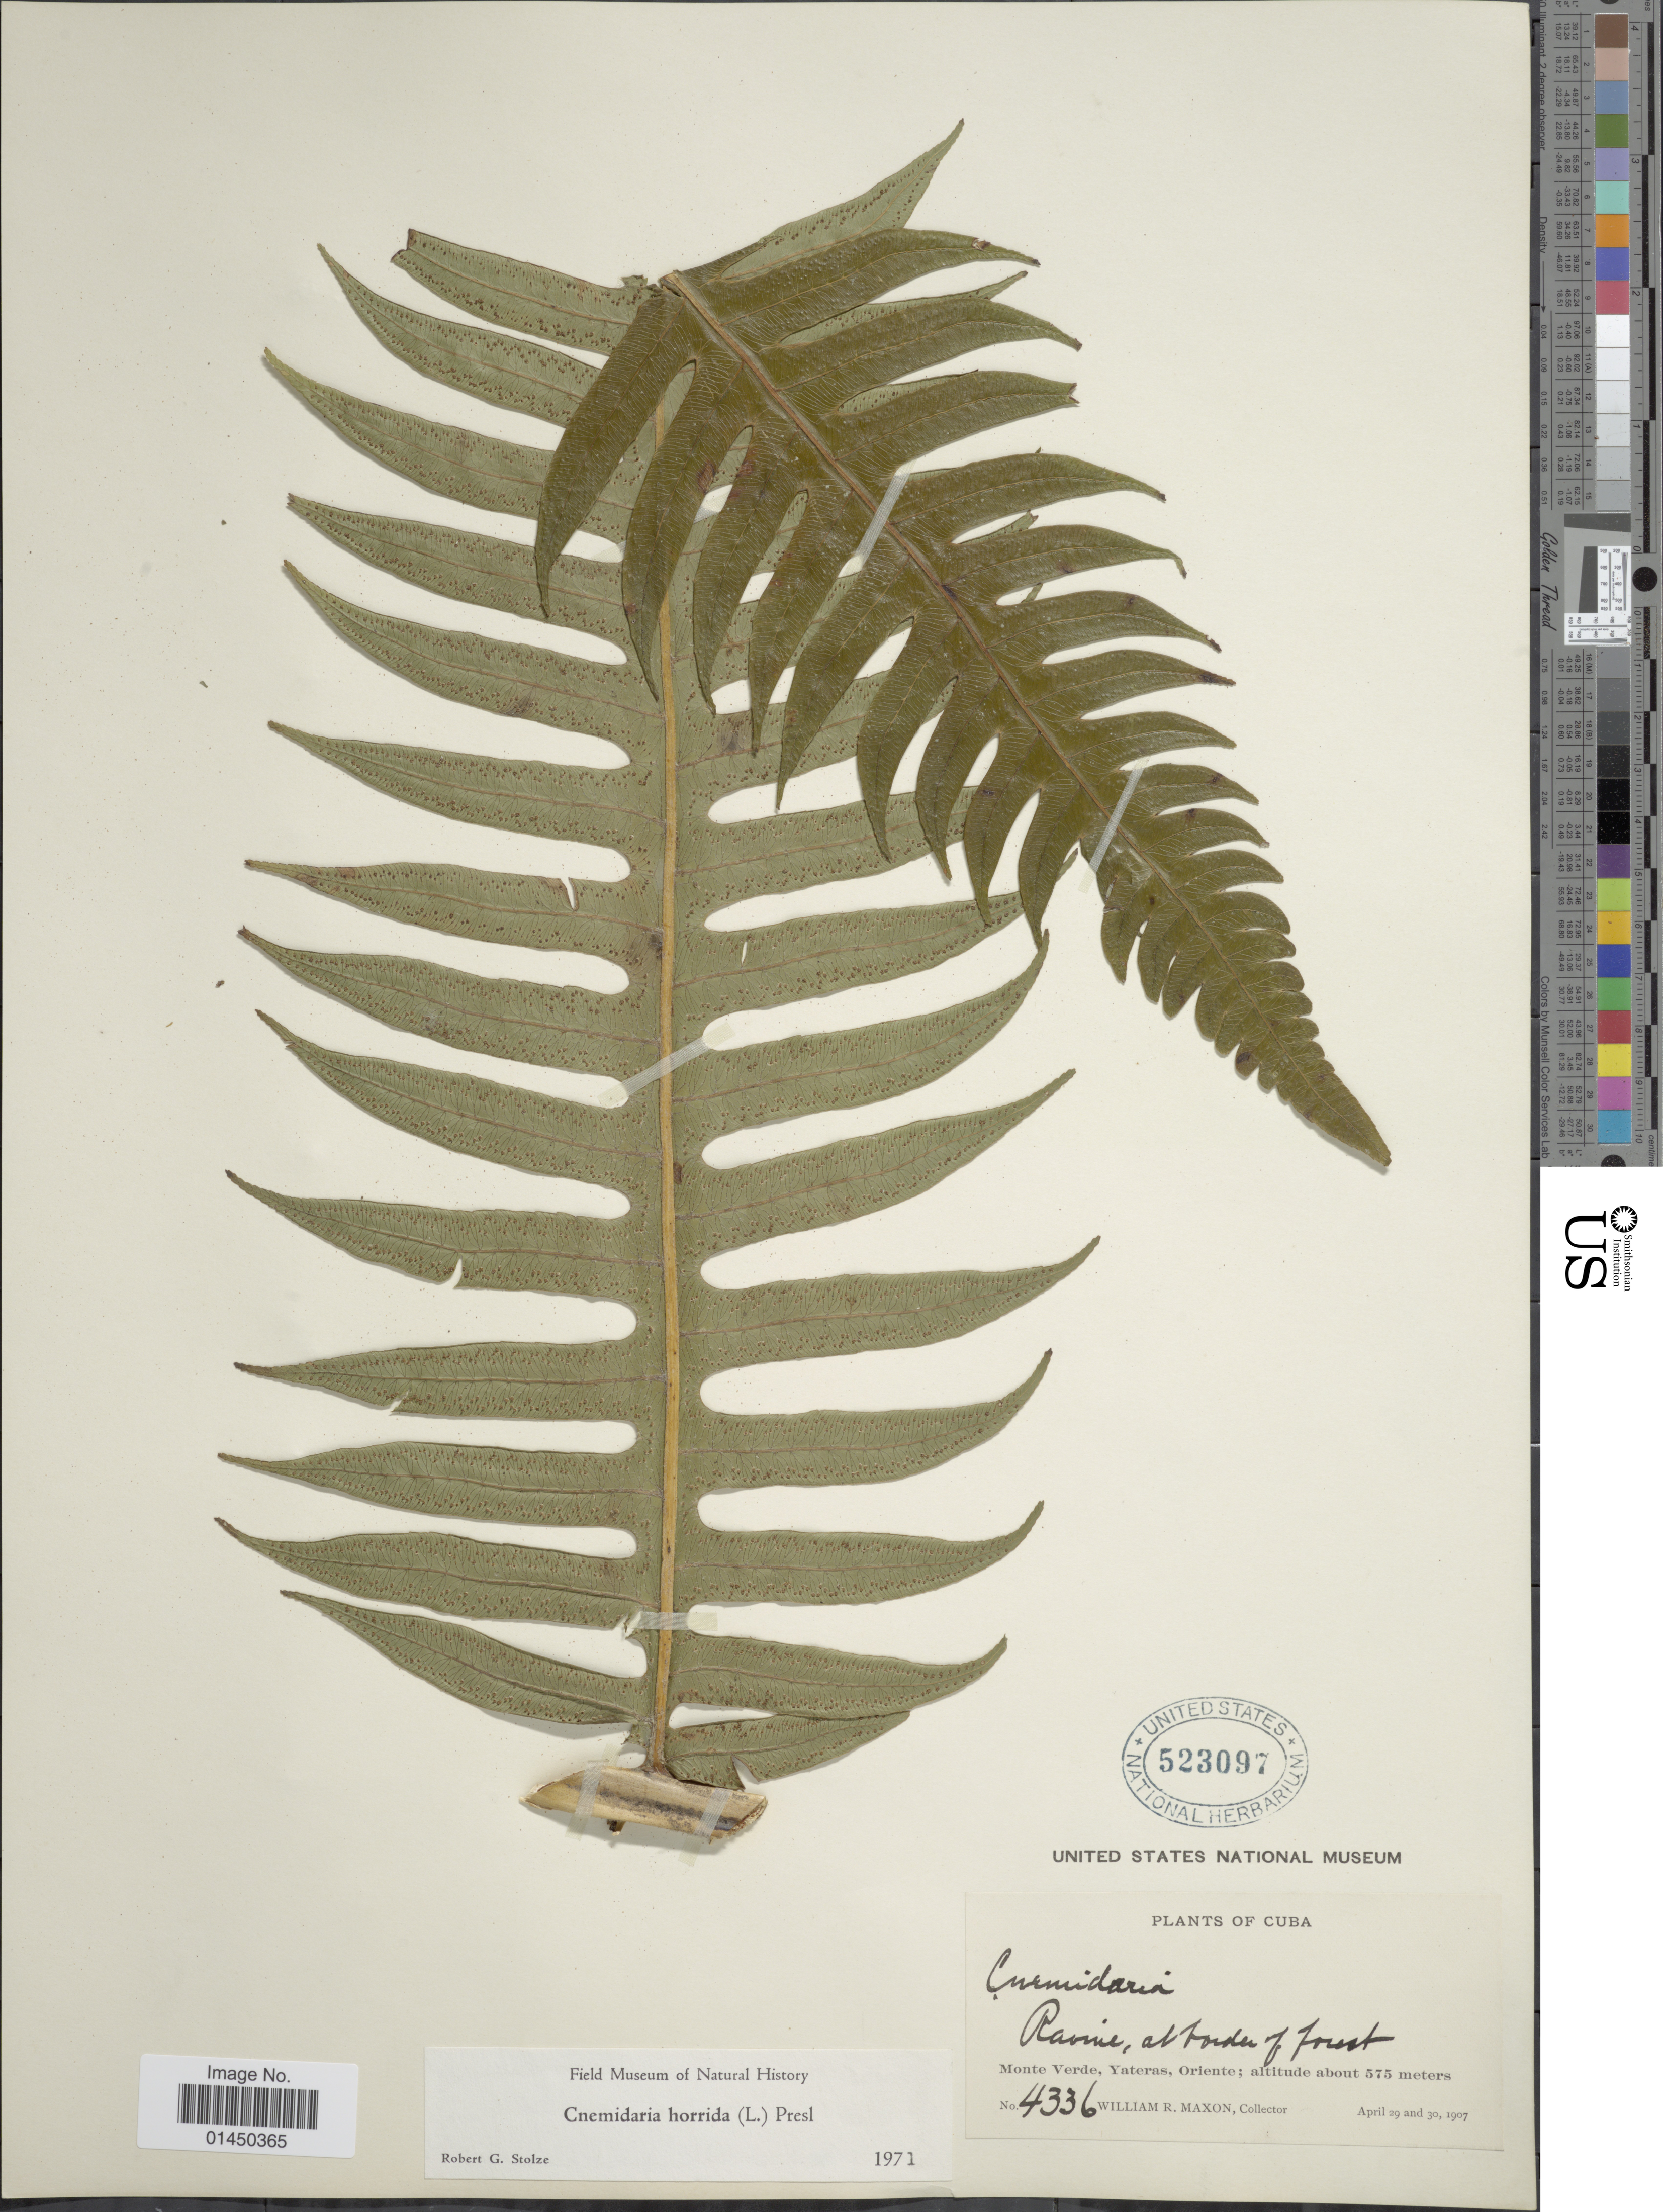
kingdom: Plantae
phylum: Tracheophyta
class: Polypodiopsida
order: Cyatheales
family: Cyatheaceae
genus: Cyathea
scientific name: Cyathea horrida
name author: (L.) Sm.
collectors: W. R. Maxon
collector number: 4336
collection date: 1907-04-29/1907-04-30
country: Cuba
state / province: Oriente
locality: Ravine, at border of forest, Monte Verde, Yateras.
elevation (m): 575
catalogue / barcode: US 523097